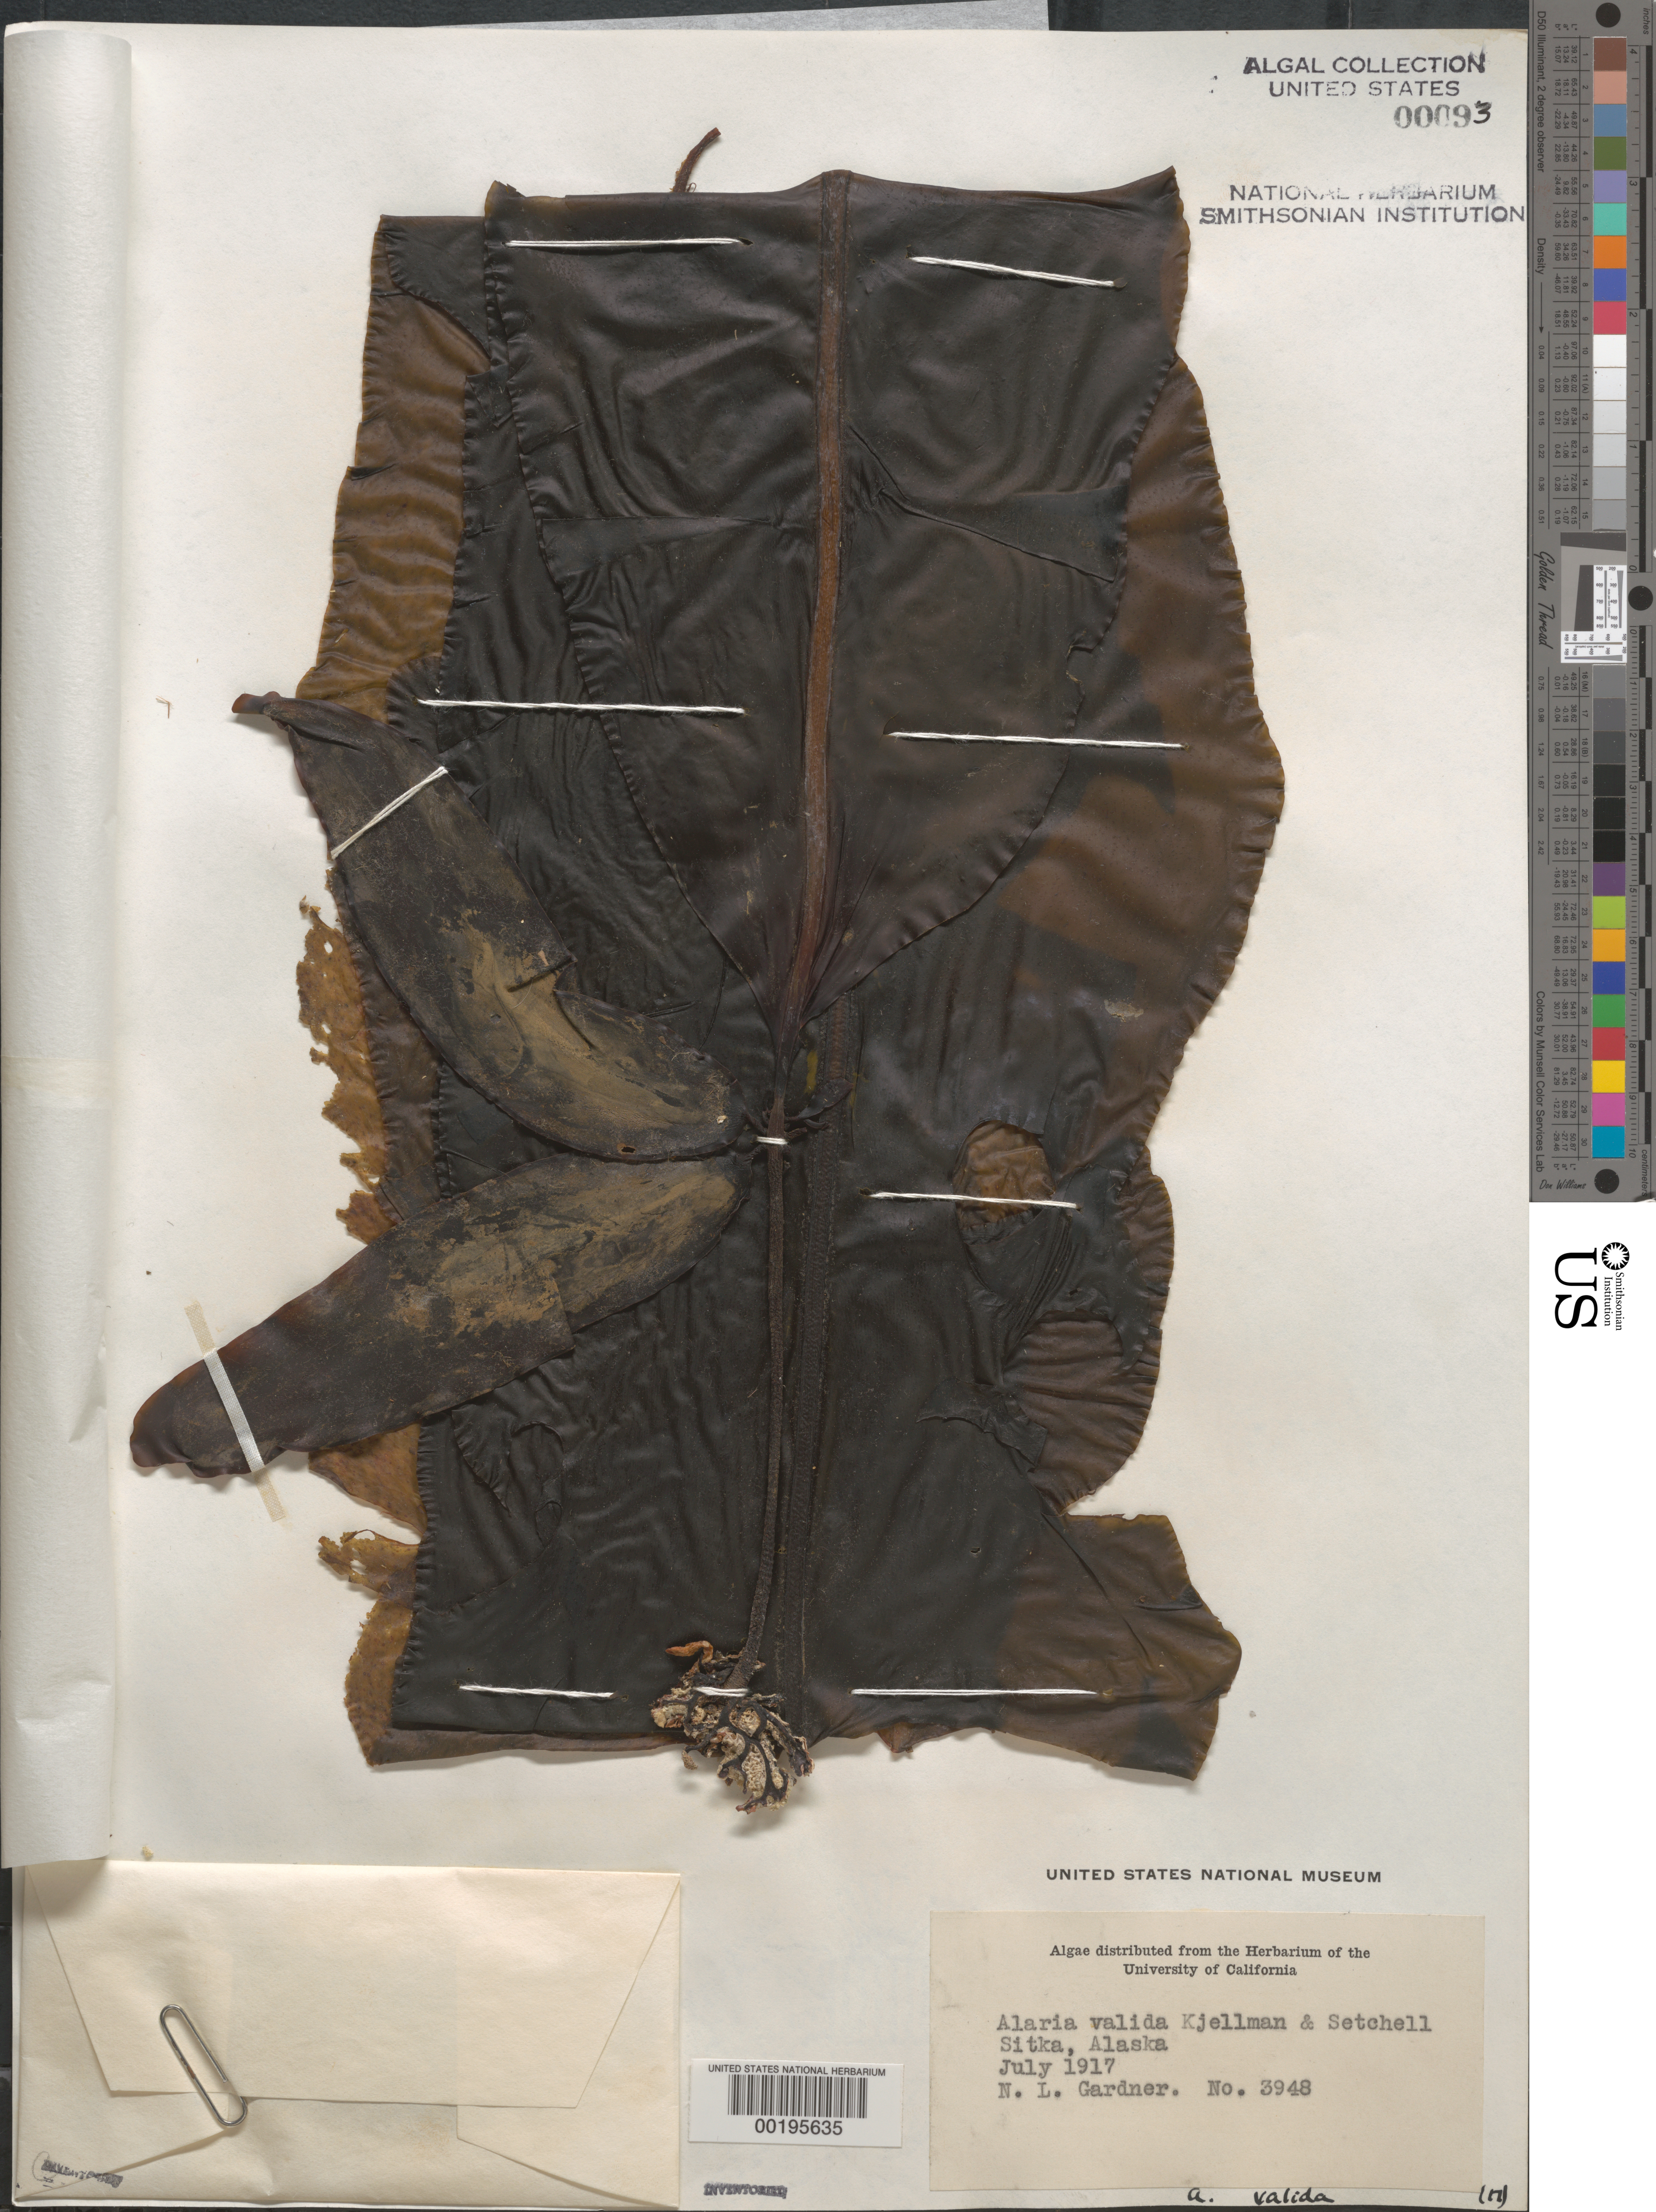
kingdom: Chromista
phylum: Ochrophyta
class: Phaeophyceae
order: Laminariales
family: Alariaceae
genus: Alaria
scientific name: Alaria marginata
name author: Postels & Rupr.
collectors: N. Gardner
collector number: NLG 3948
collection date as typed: Jul 1917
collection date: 1917-07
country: United States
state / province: Alaska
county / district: Sitka Division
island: Baranof Island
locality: Sitka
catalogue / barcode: US 93